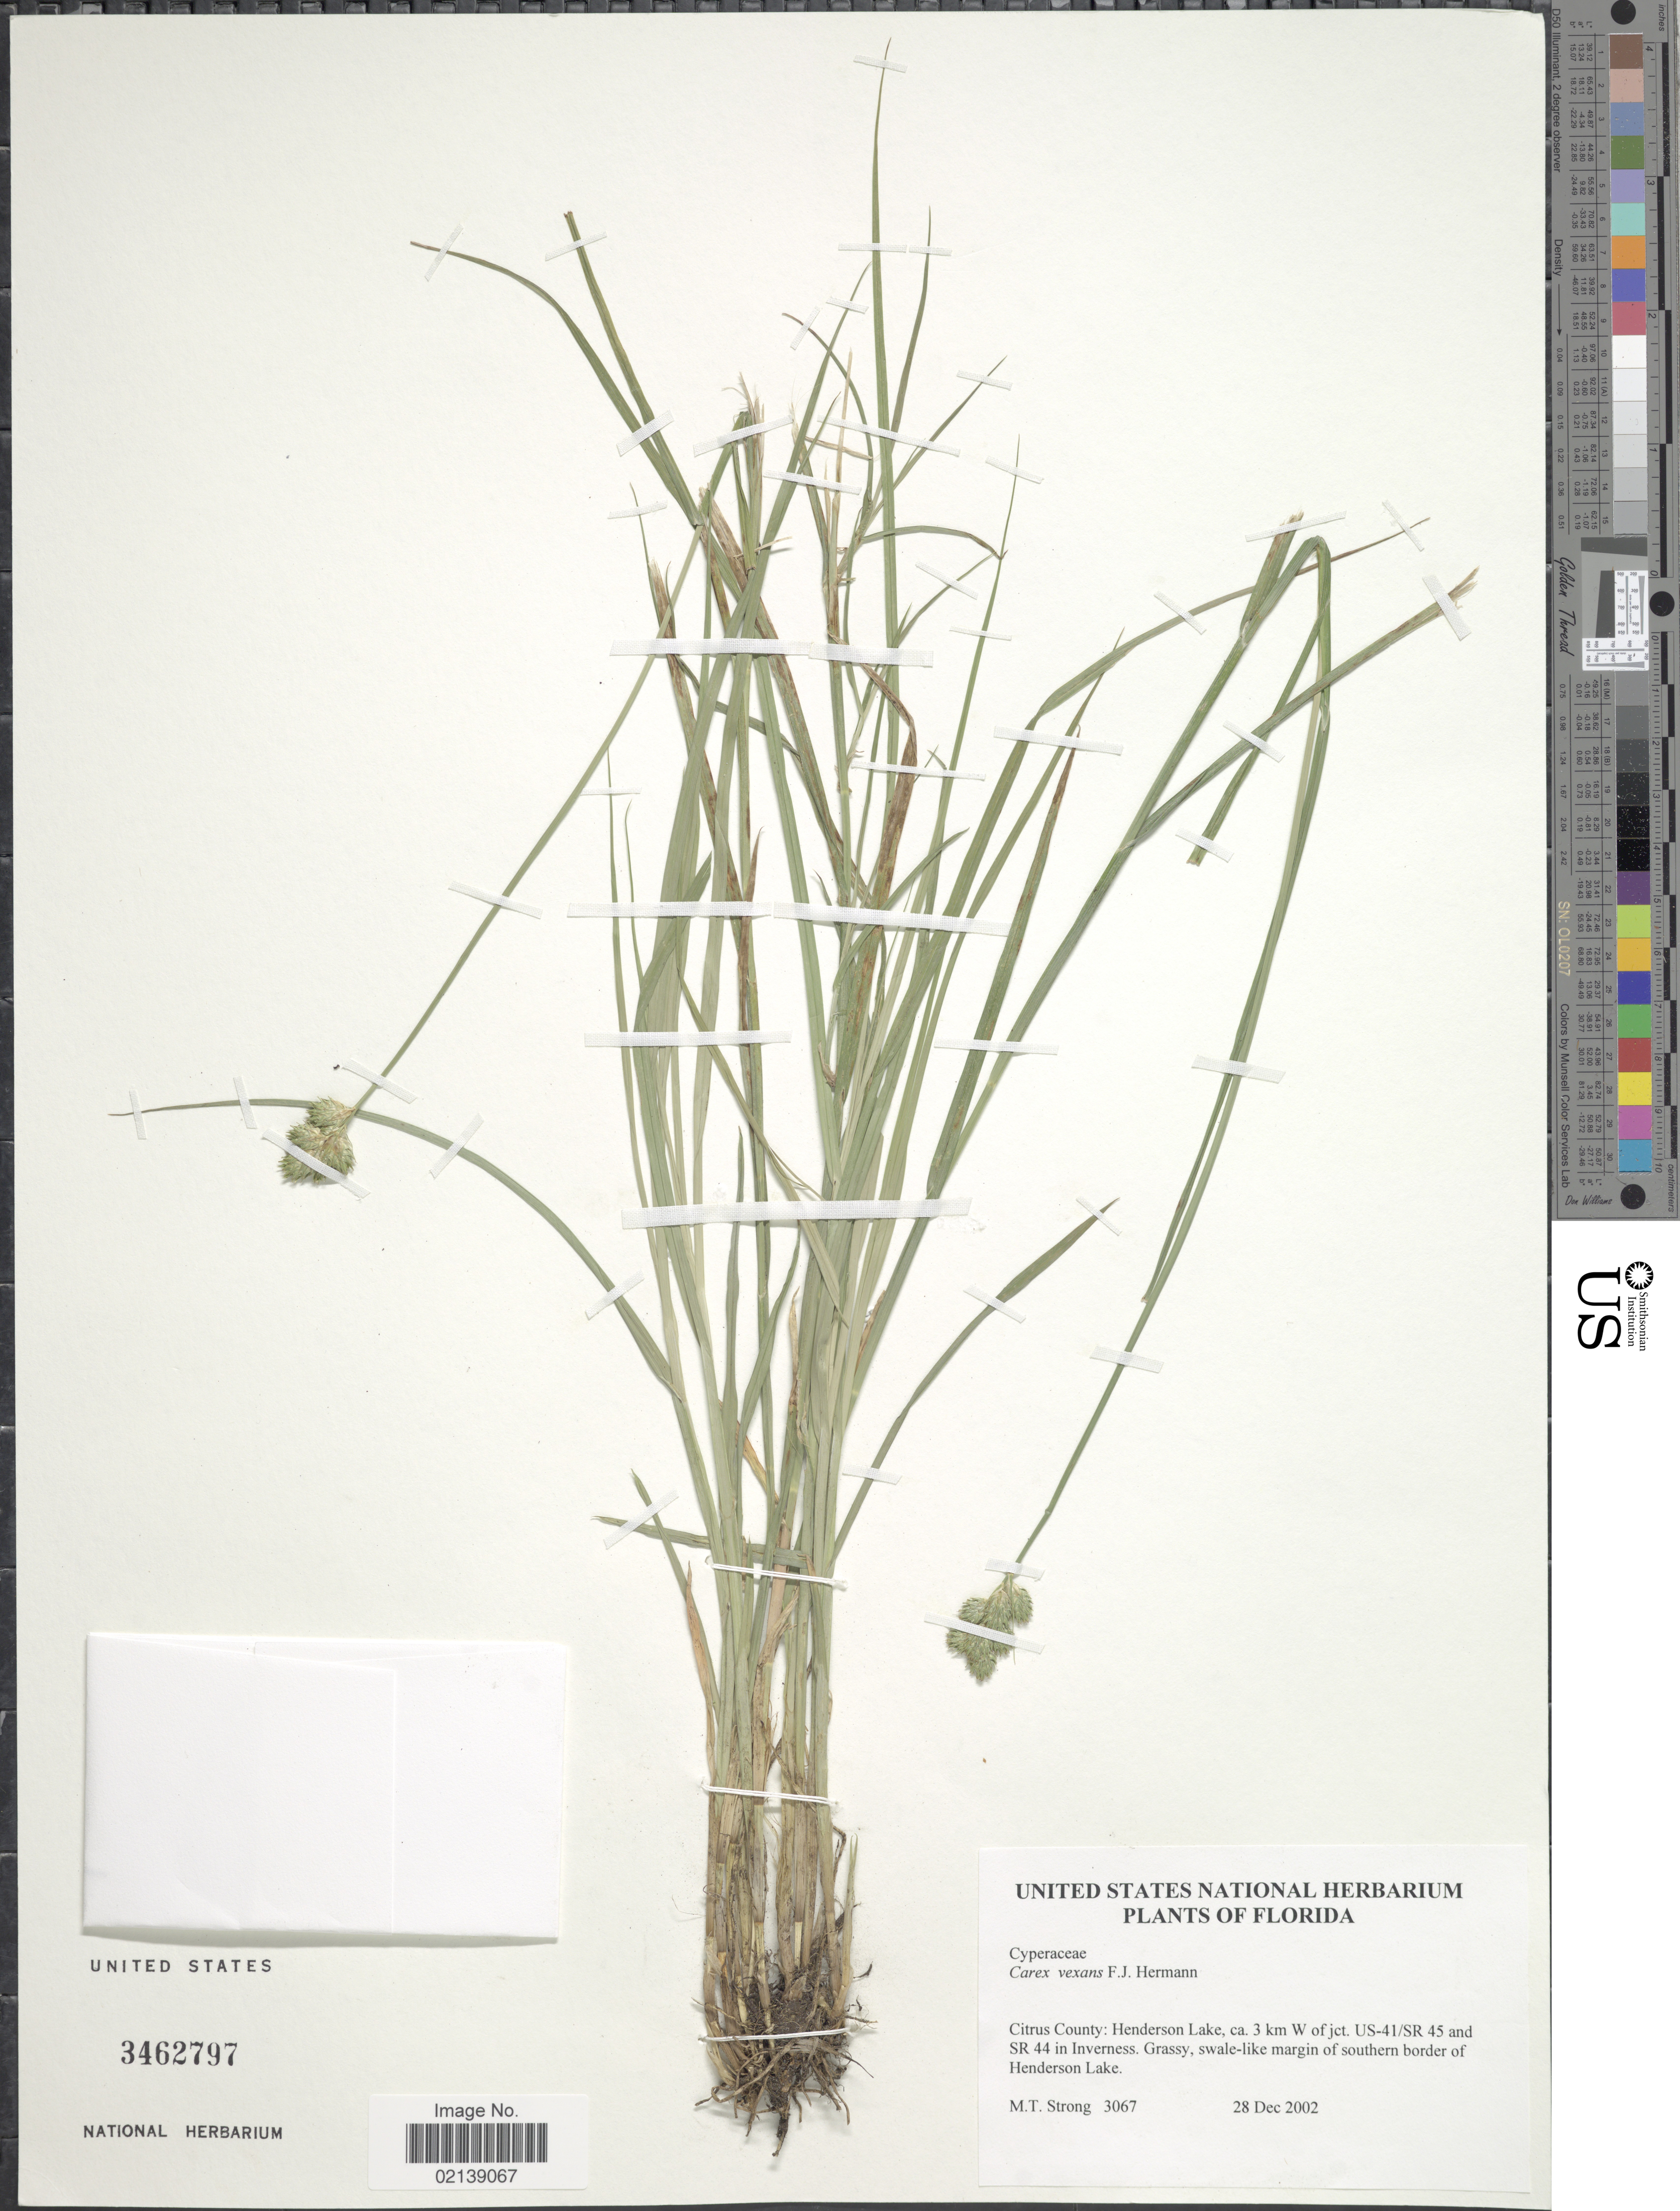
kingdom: Plantae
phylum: Tracheophyta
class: Liliopsida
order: Poales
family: Cyperaceae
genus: Carex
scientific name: Carex vexans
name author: F.J. Herm.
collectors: M. T. Strong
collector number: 3067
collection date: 2002-12-28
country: United States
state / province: Florida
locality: Citrus County: Henderson Lake, ca. 3 km W jct. US-41/SR 45 and SR 44 in Inverness. Grassy, swale-like margin of southern border of Henderson Lake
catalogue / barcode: US 3462797